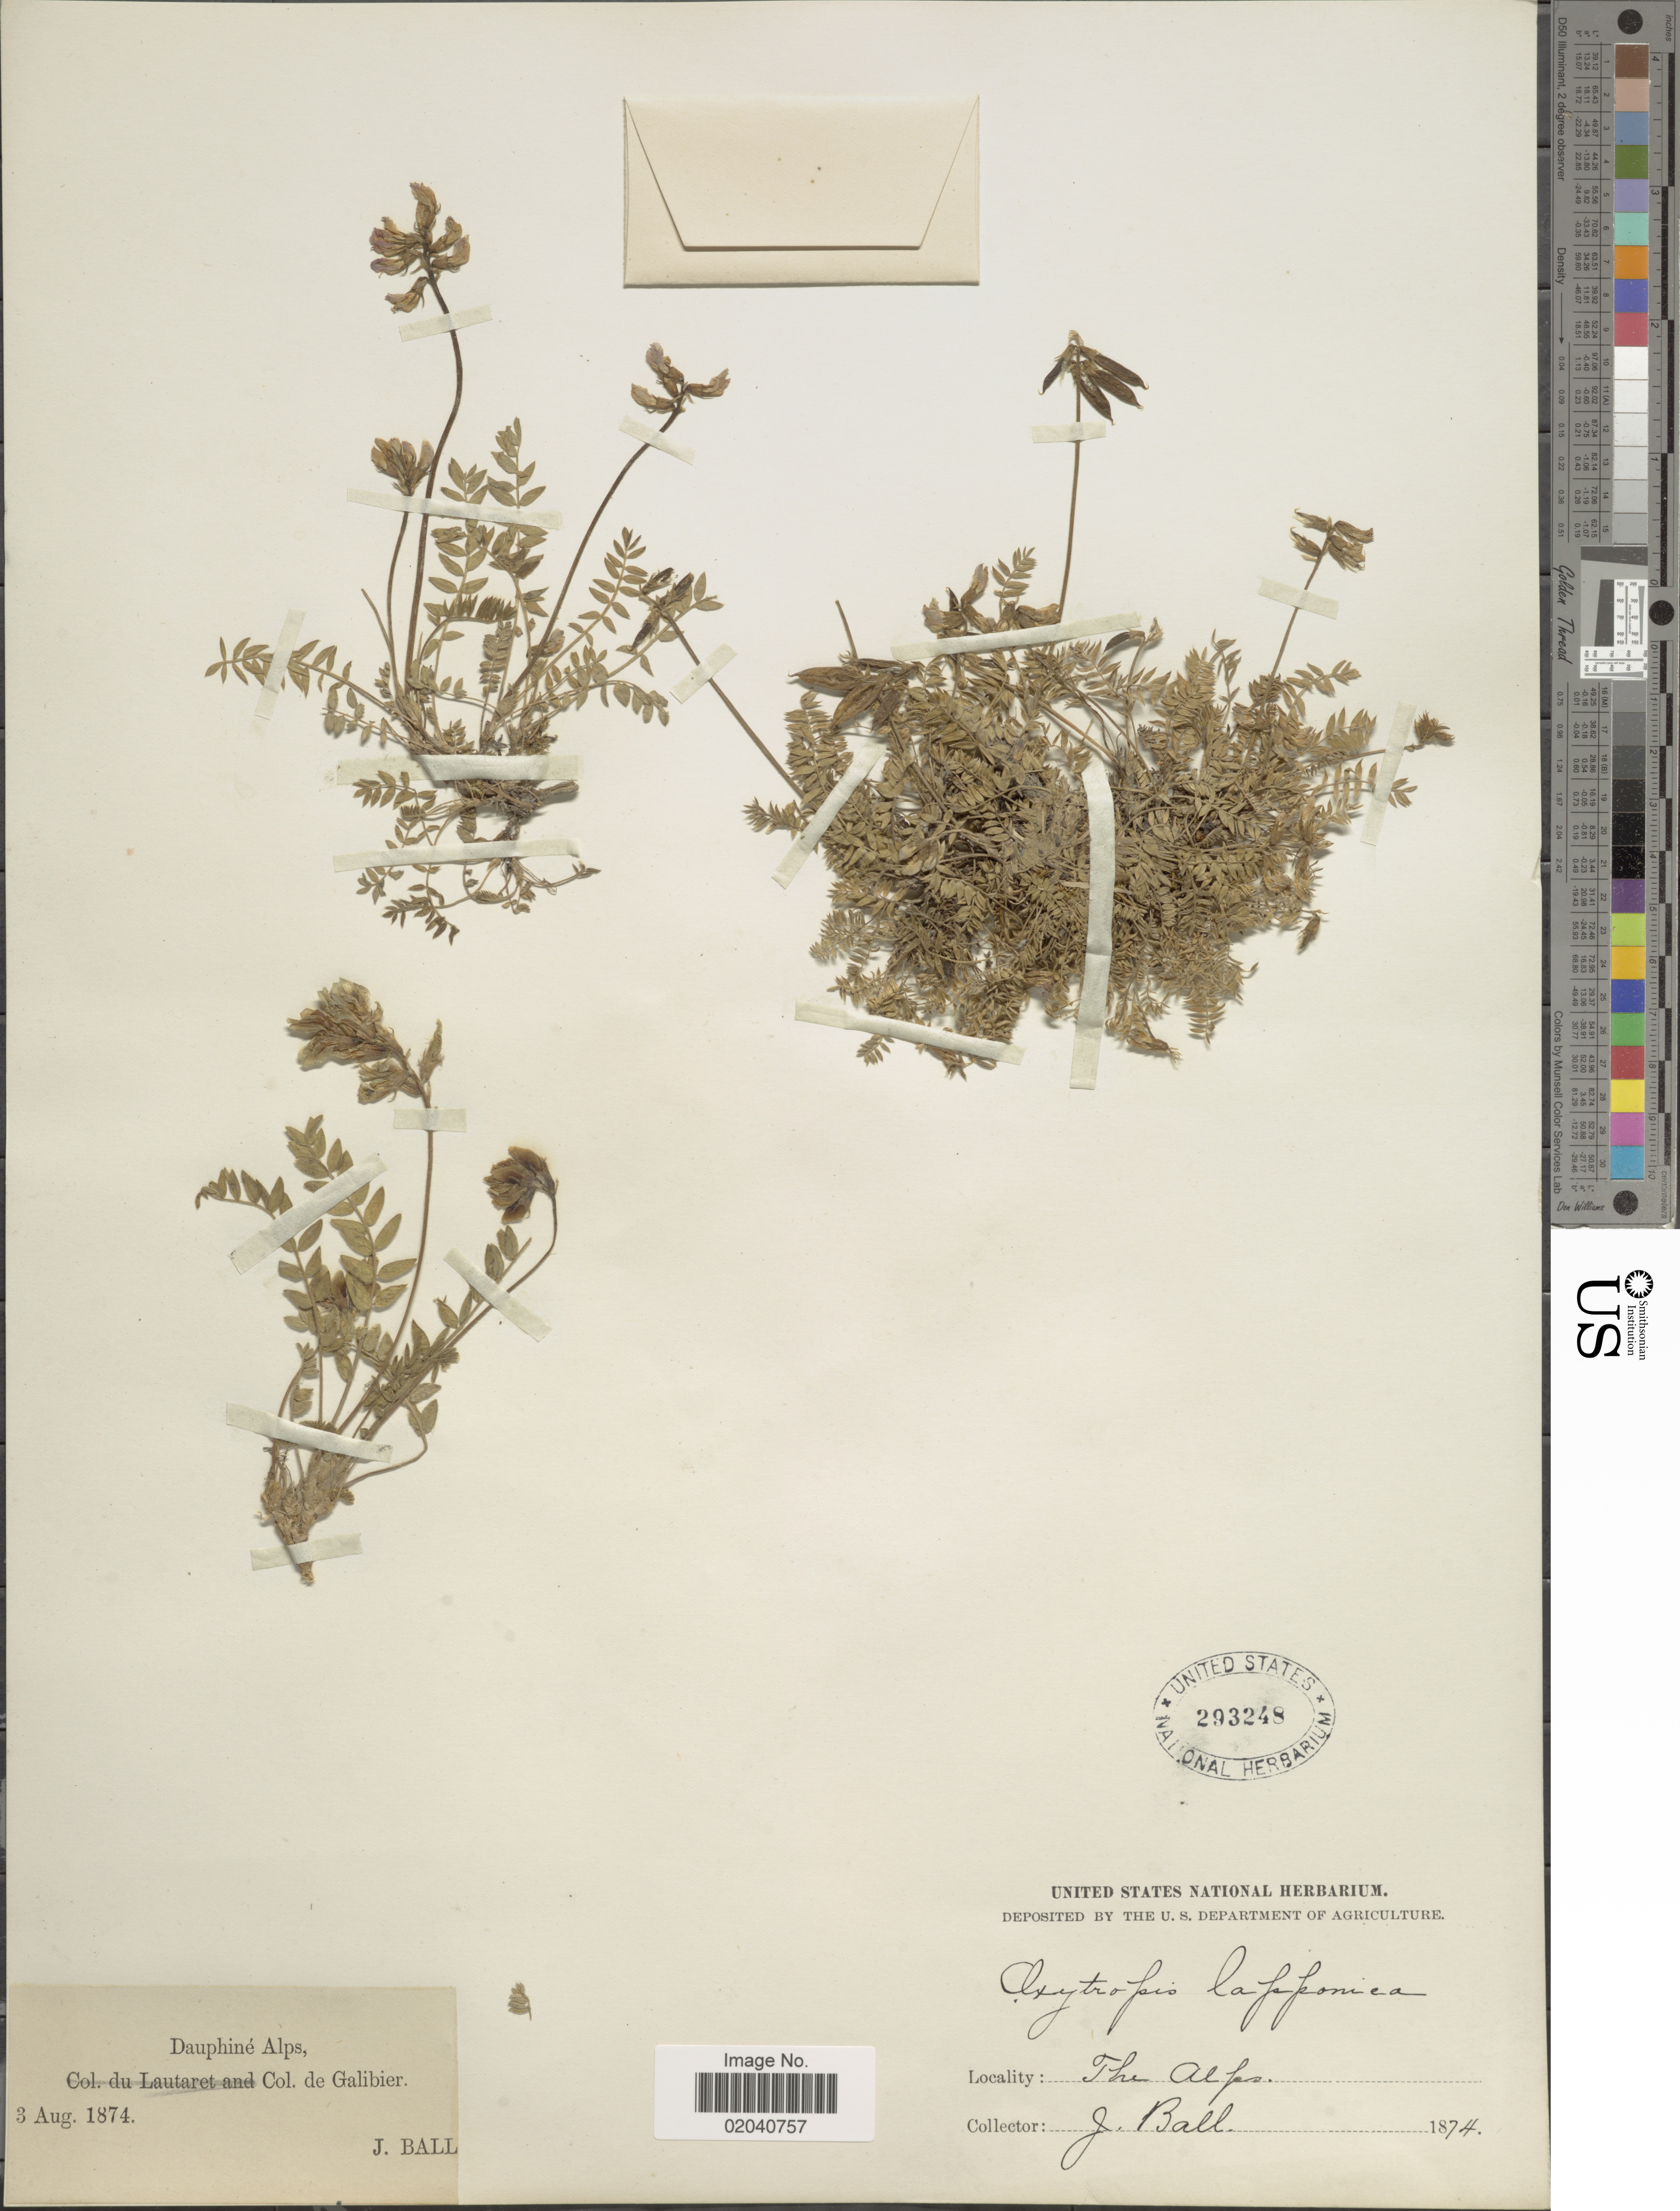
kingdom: Plantae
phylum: Tracheophyta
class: Magnoliopsida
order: Fabales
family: Fabaceae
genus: Oxytropis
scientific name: Oxytropis lapponica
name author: (Wahlenb.) Gay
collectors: J. Ball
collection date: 1874-08-03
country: France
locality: Dauohiné Alps, Col. de Galibier, The Alps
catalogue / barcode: US 293248